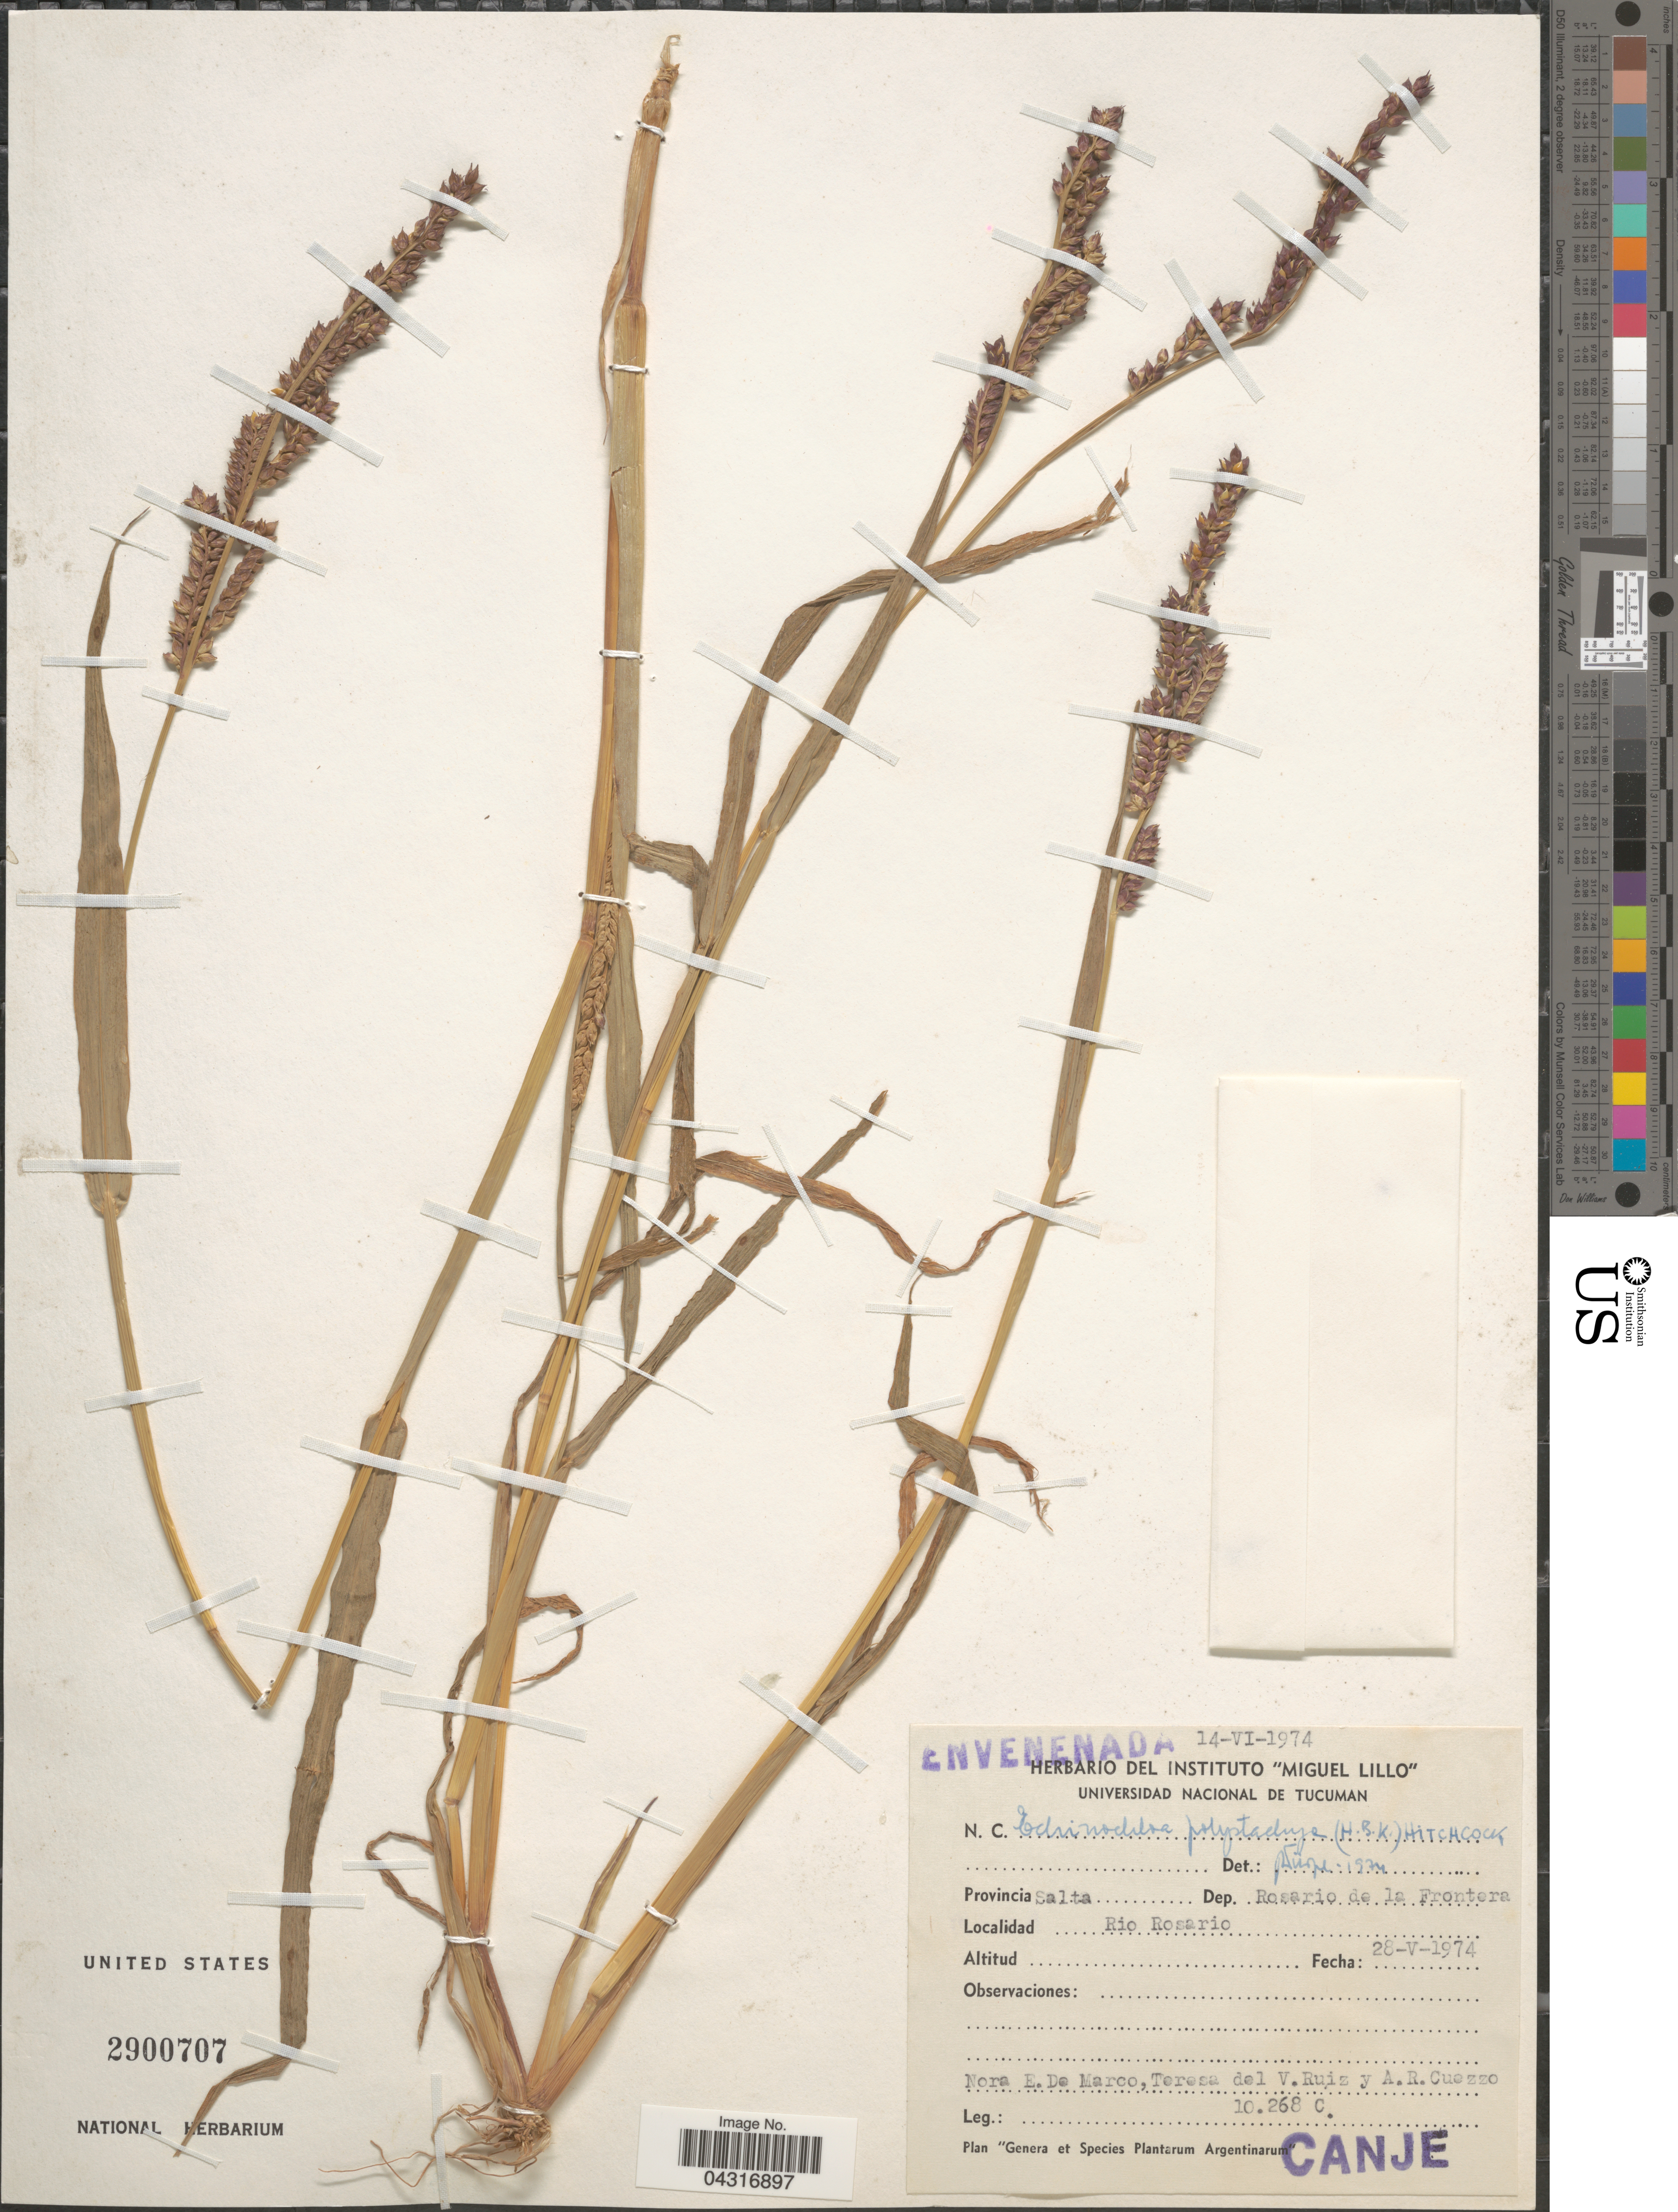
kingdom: Plantae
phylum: Tracheophyta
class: Liliopsida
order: Poales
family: Poaceae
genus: Echinochloa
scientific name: Echinochloa polystachya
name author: (Kunth) Hitchc.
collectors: N. De Marco, T. Ruiz & A. Cuezzo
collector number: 10268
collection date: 1974-05-28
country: Argentina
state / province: Salta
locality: Dep. Rosario de la Frontera. Rio Rosario.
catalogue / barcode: US 2900707